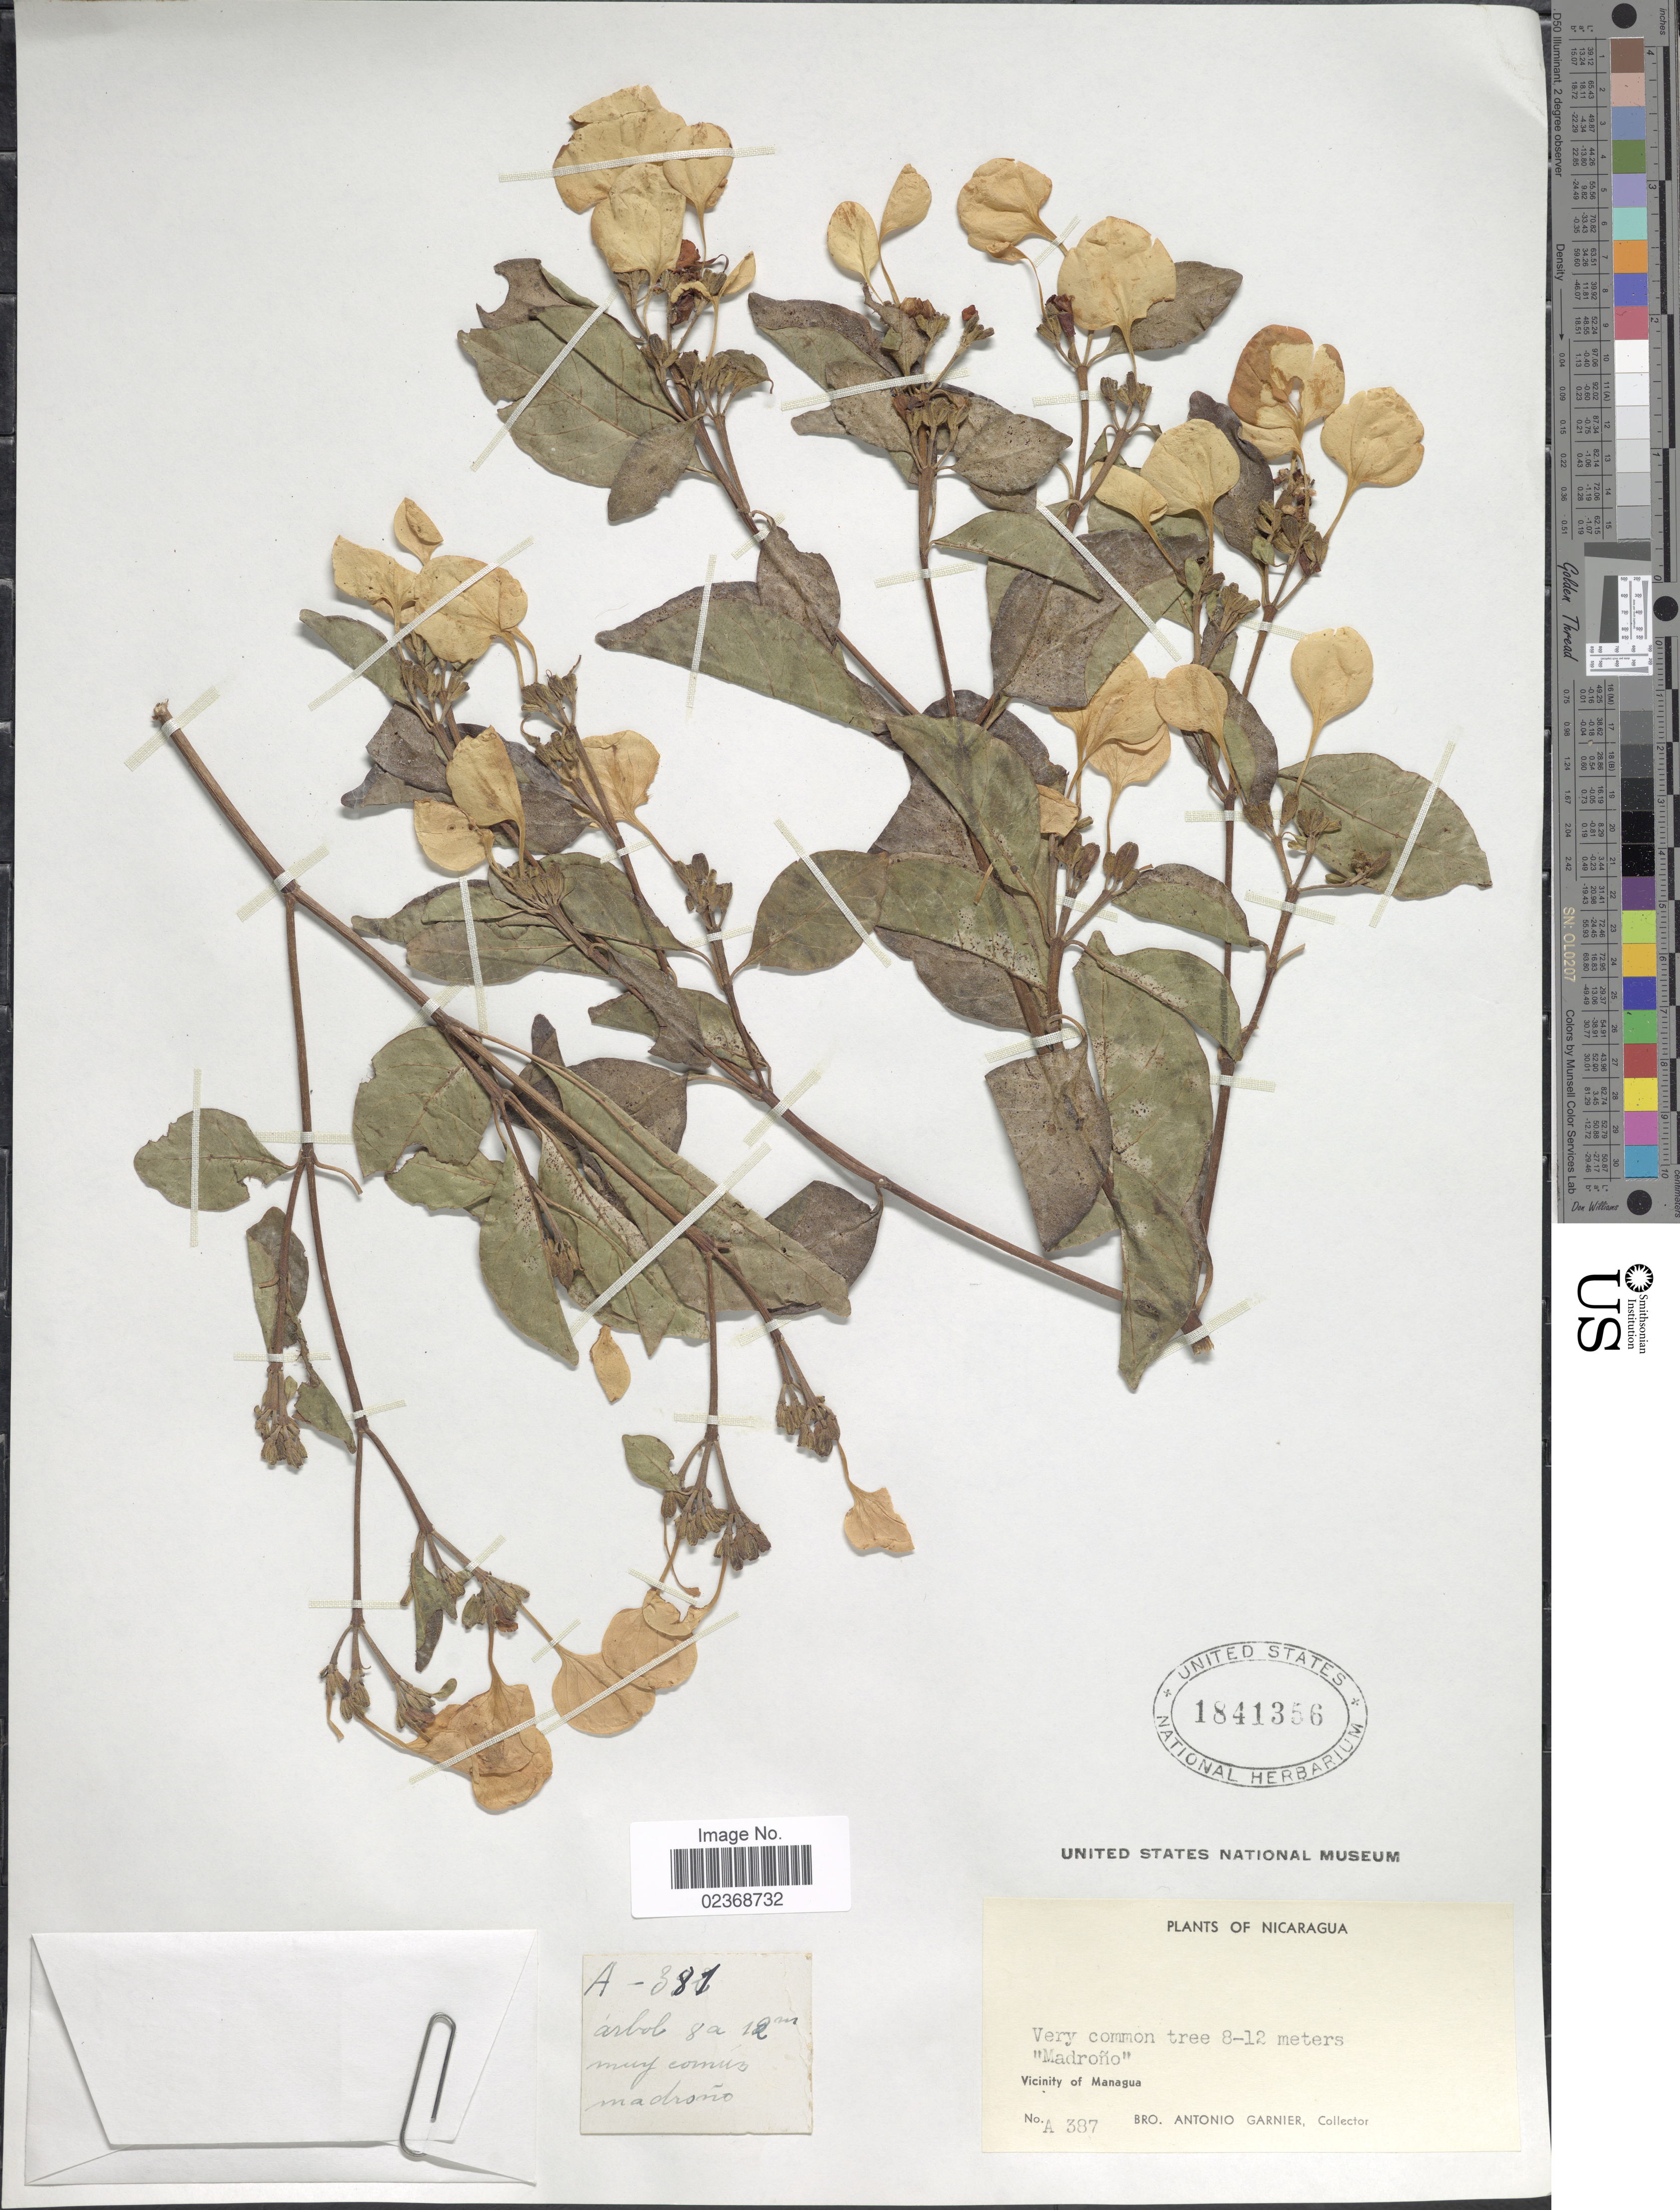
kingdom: Plantae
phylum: Tracheophyta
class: Magnoliopsida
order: Gentianales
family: Rubiaceae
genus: Calycophyllum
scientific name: Calycophyllum candidissimum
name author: (Vahl) DC.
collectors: Bro. A. Garnier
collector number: A387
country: Nicaragua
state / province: Managua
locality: Vicinity of Managua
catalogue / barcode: US 1841356